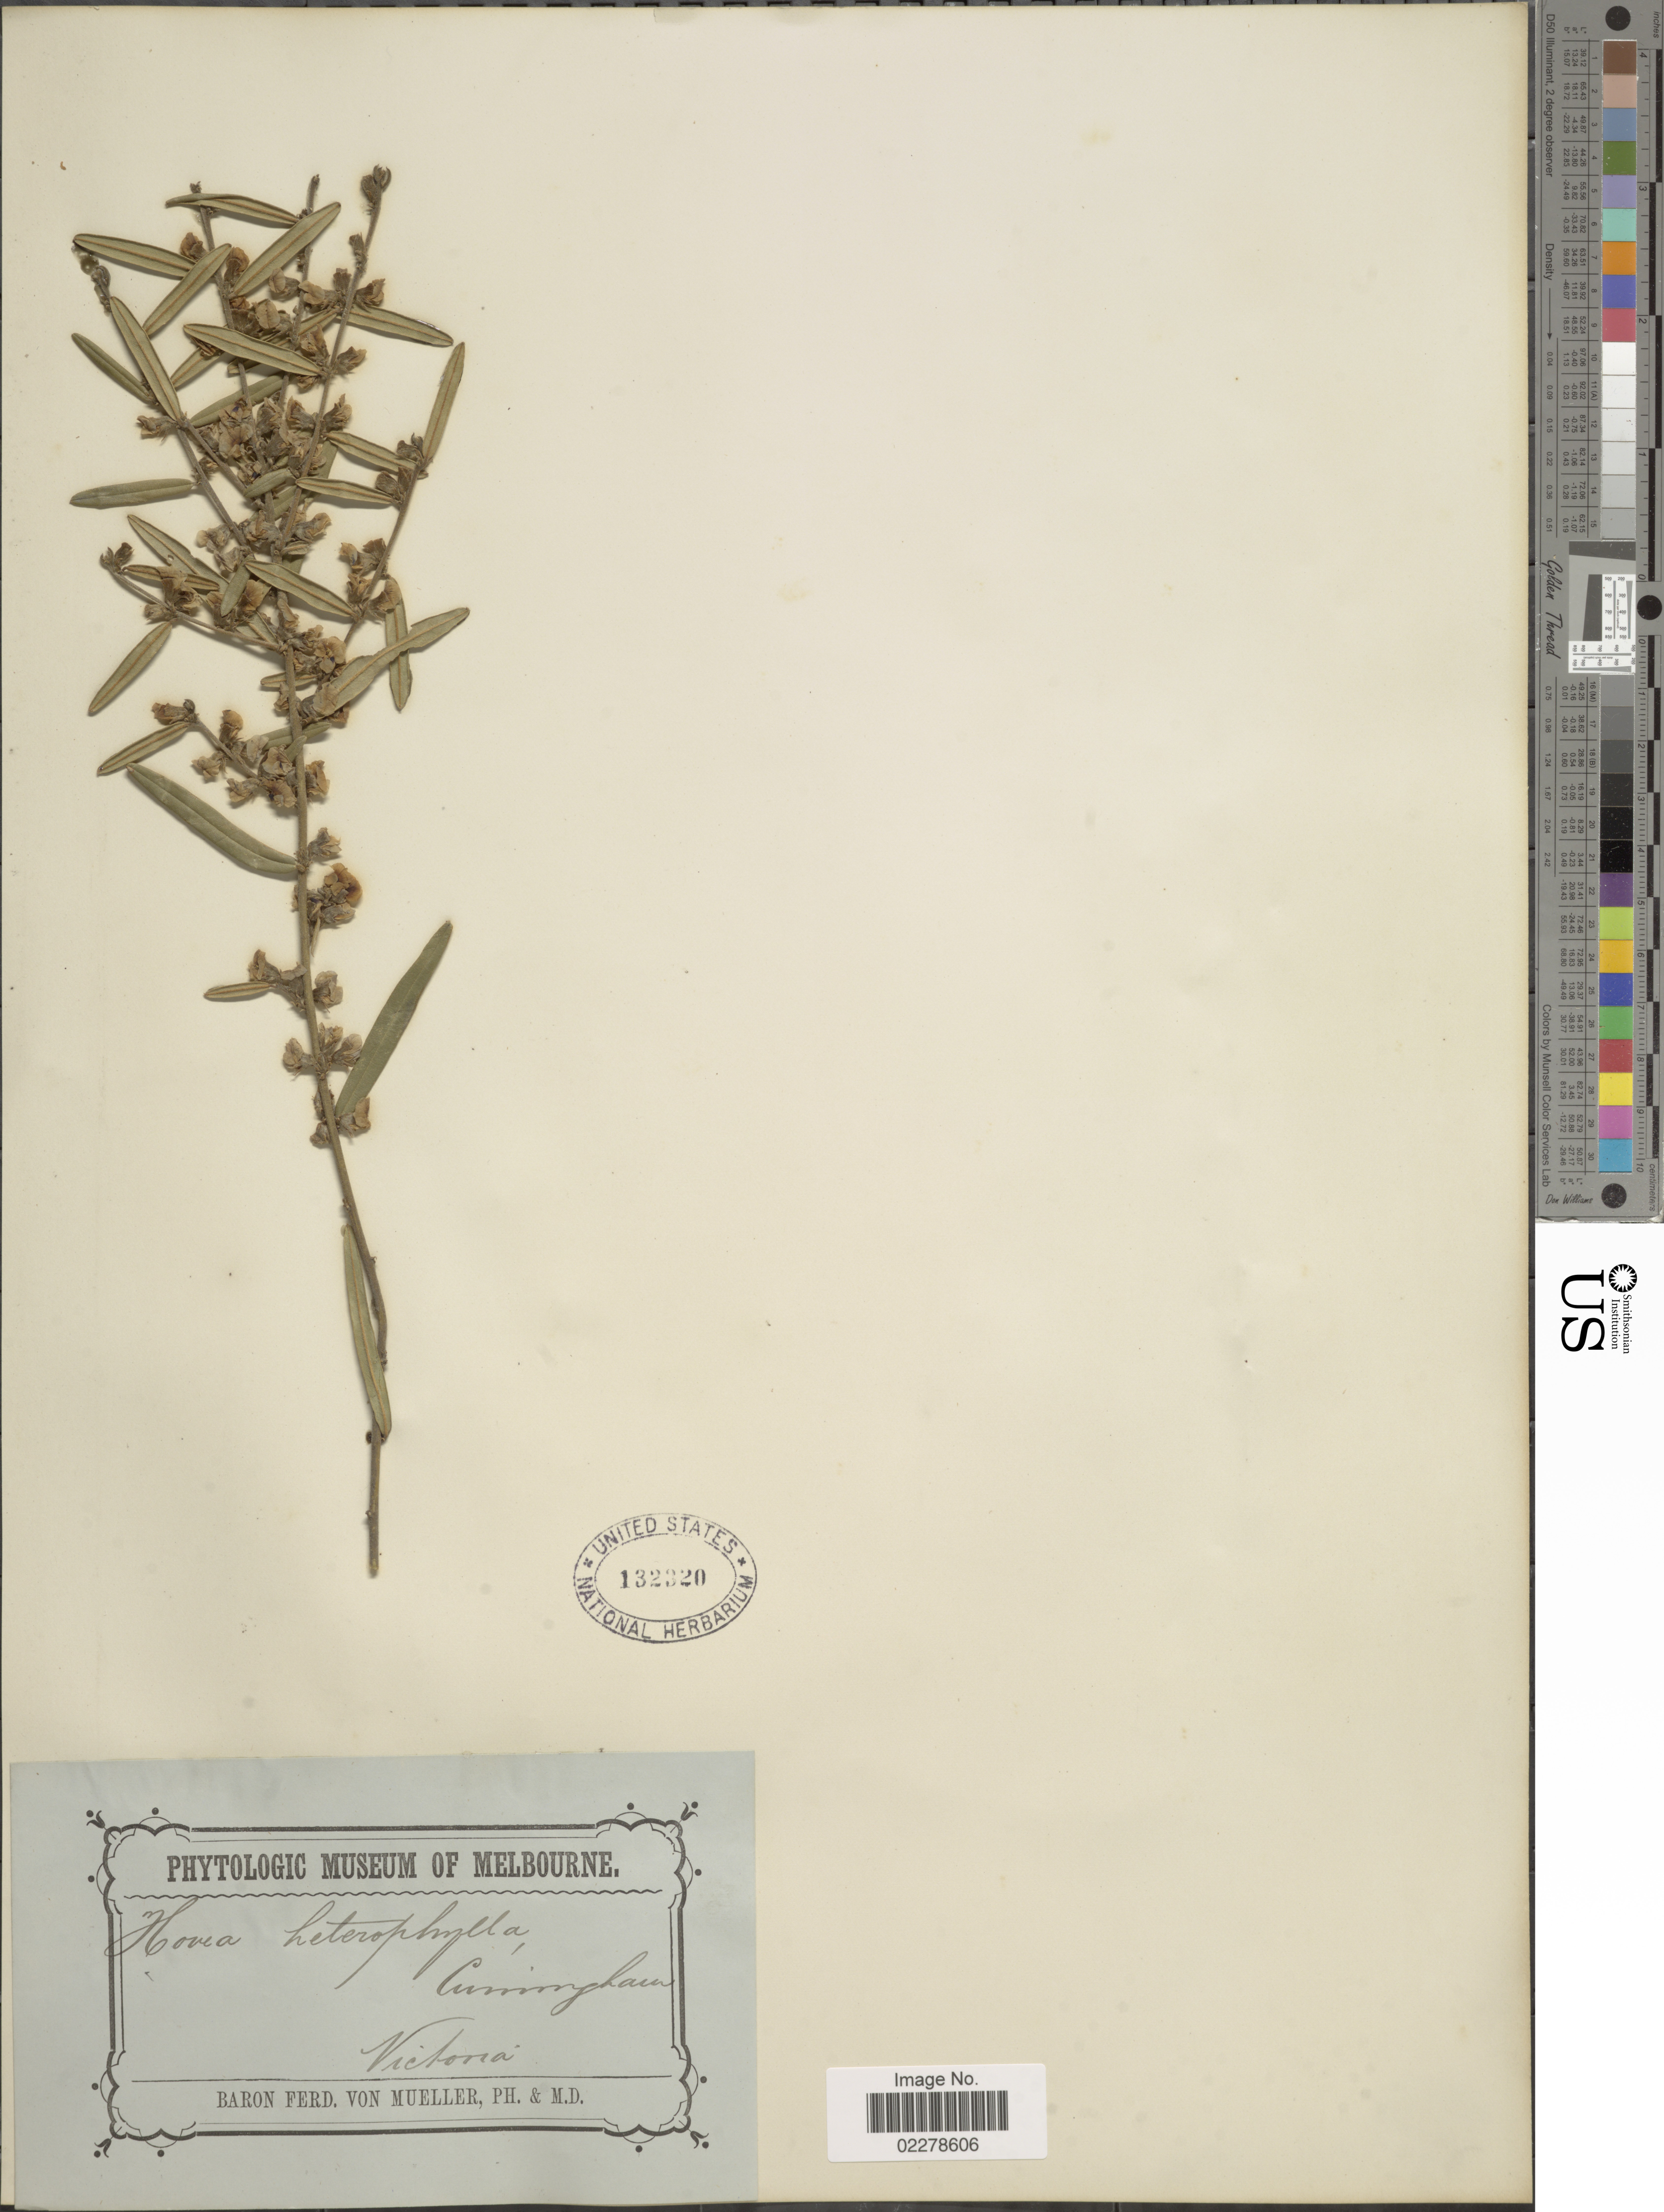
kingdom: Plantae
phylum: Tracheophyta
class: Magnoliopsida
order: Fabales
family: Fabaceae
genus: Hovea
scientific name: Hovea heterophylla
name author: Cunn. ex Hook. f.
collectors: F. von Mueller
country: Australia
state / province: Victoria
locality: Victoria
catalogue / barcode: US 132320